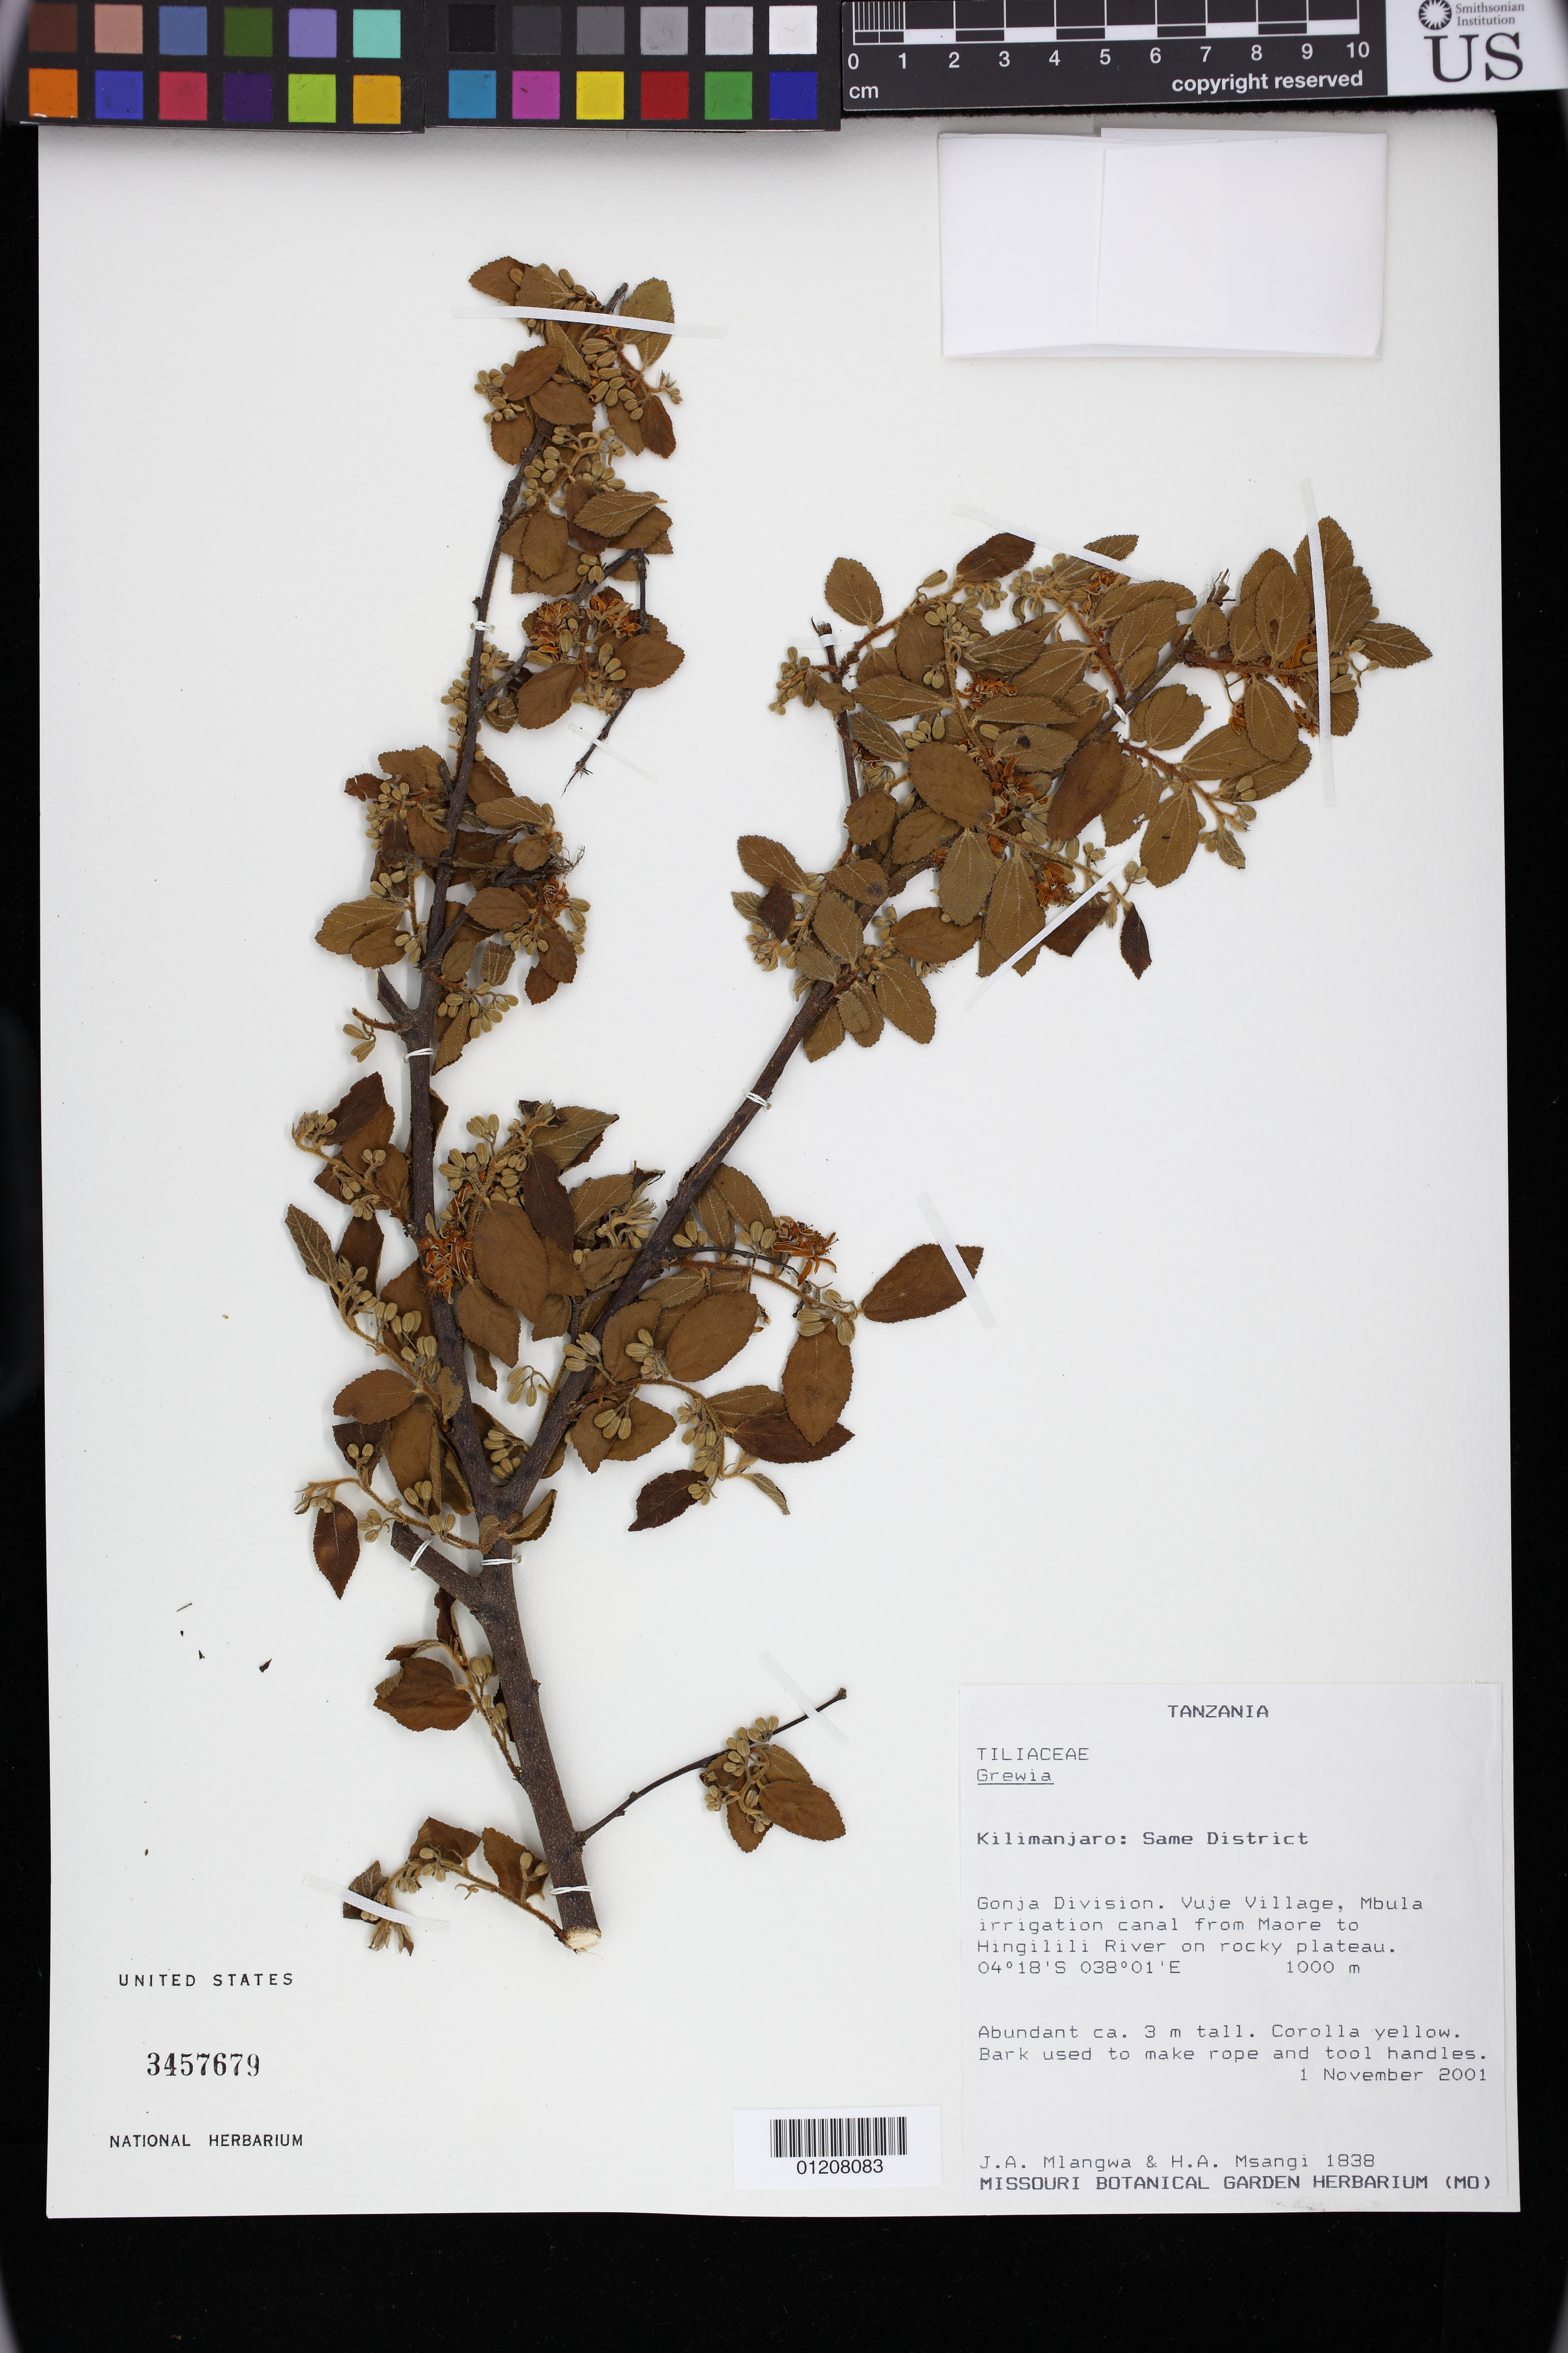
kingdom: Plantae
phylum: Tracheophyta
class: Magnoliopsida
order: Malvales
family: Malvaceae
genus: Grewia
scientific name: Grewia sp.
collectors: J. Mlangwa & H. Msangi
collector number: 1838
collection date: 2001-11-01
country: Tanzania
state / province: Kilimanjaro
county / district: Kilimanjaro District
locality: Gonja Division. Vuje Village, Mbula irrigation canal from Maore to Hingilili River on rocky plateau.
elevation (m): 1000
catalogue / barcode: US 3457679